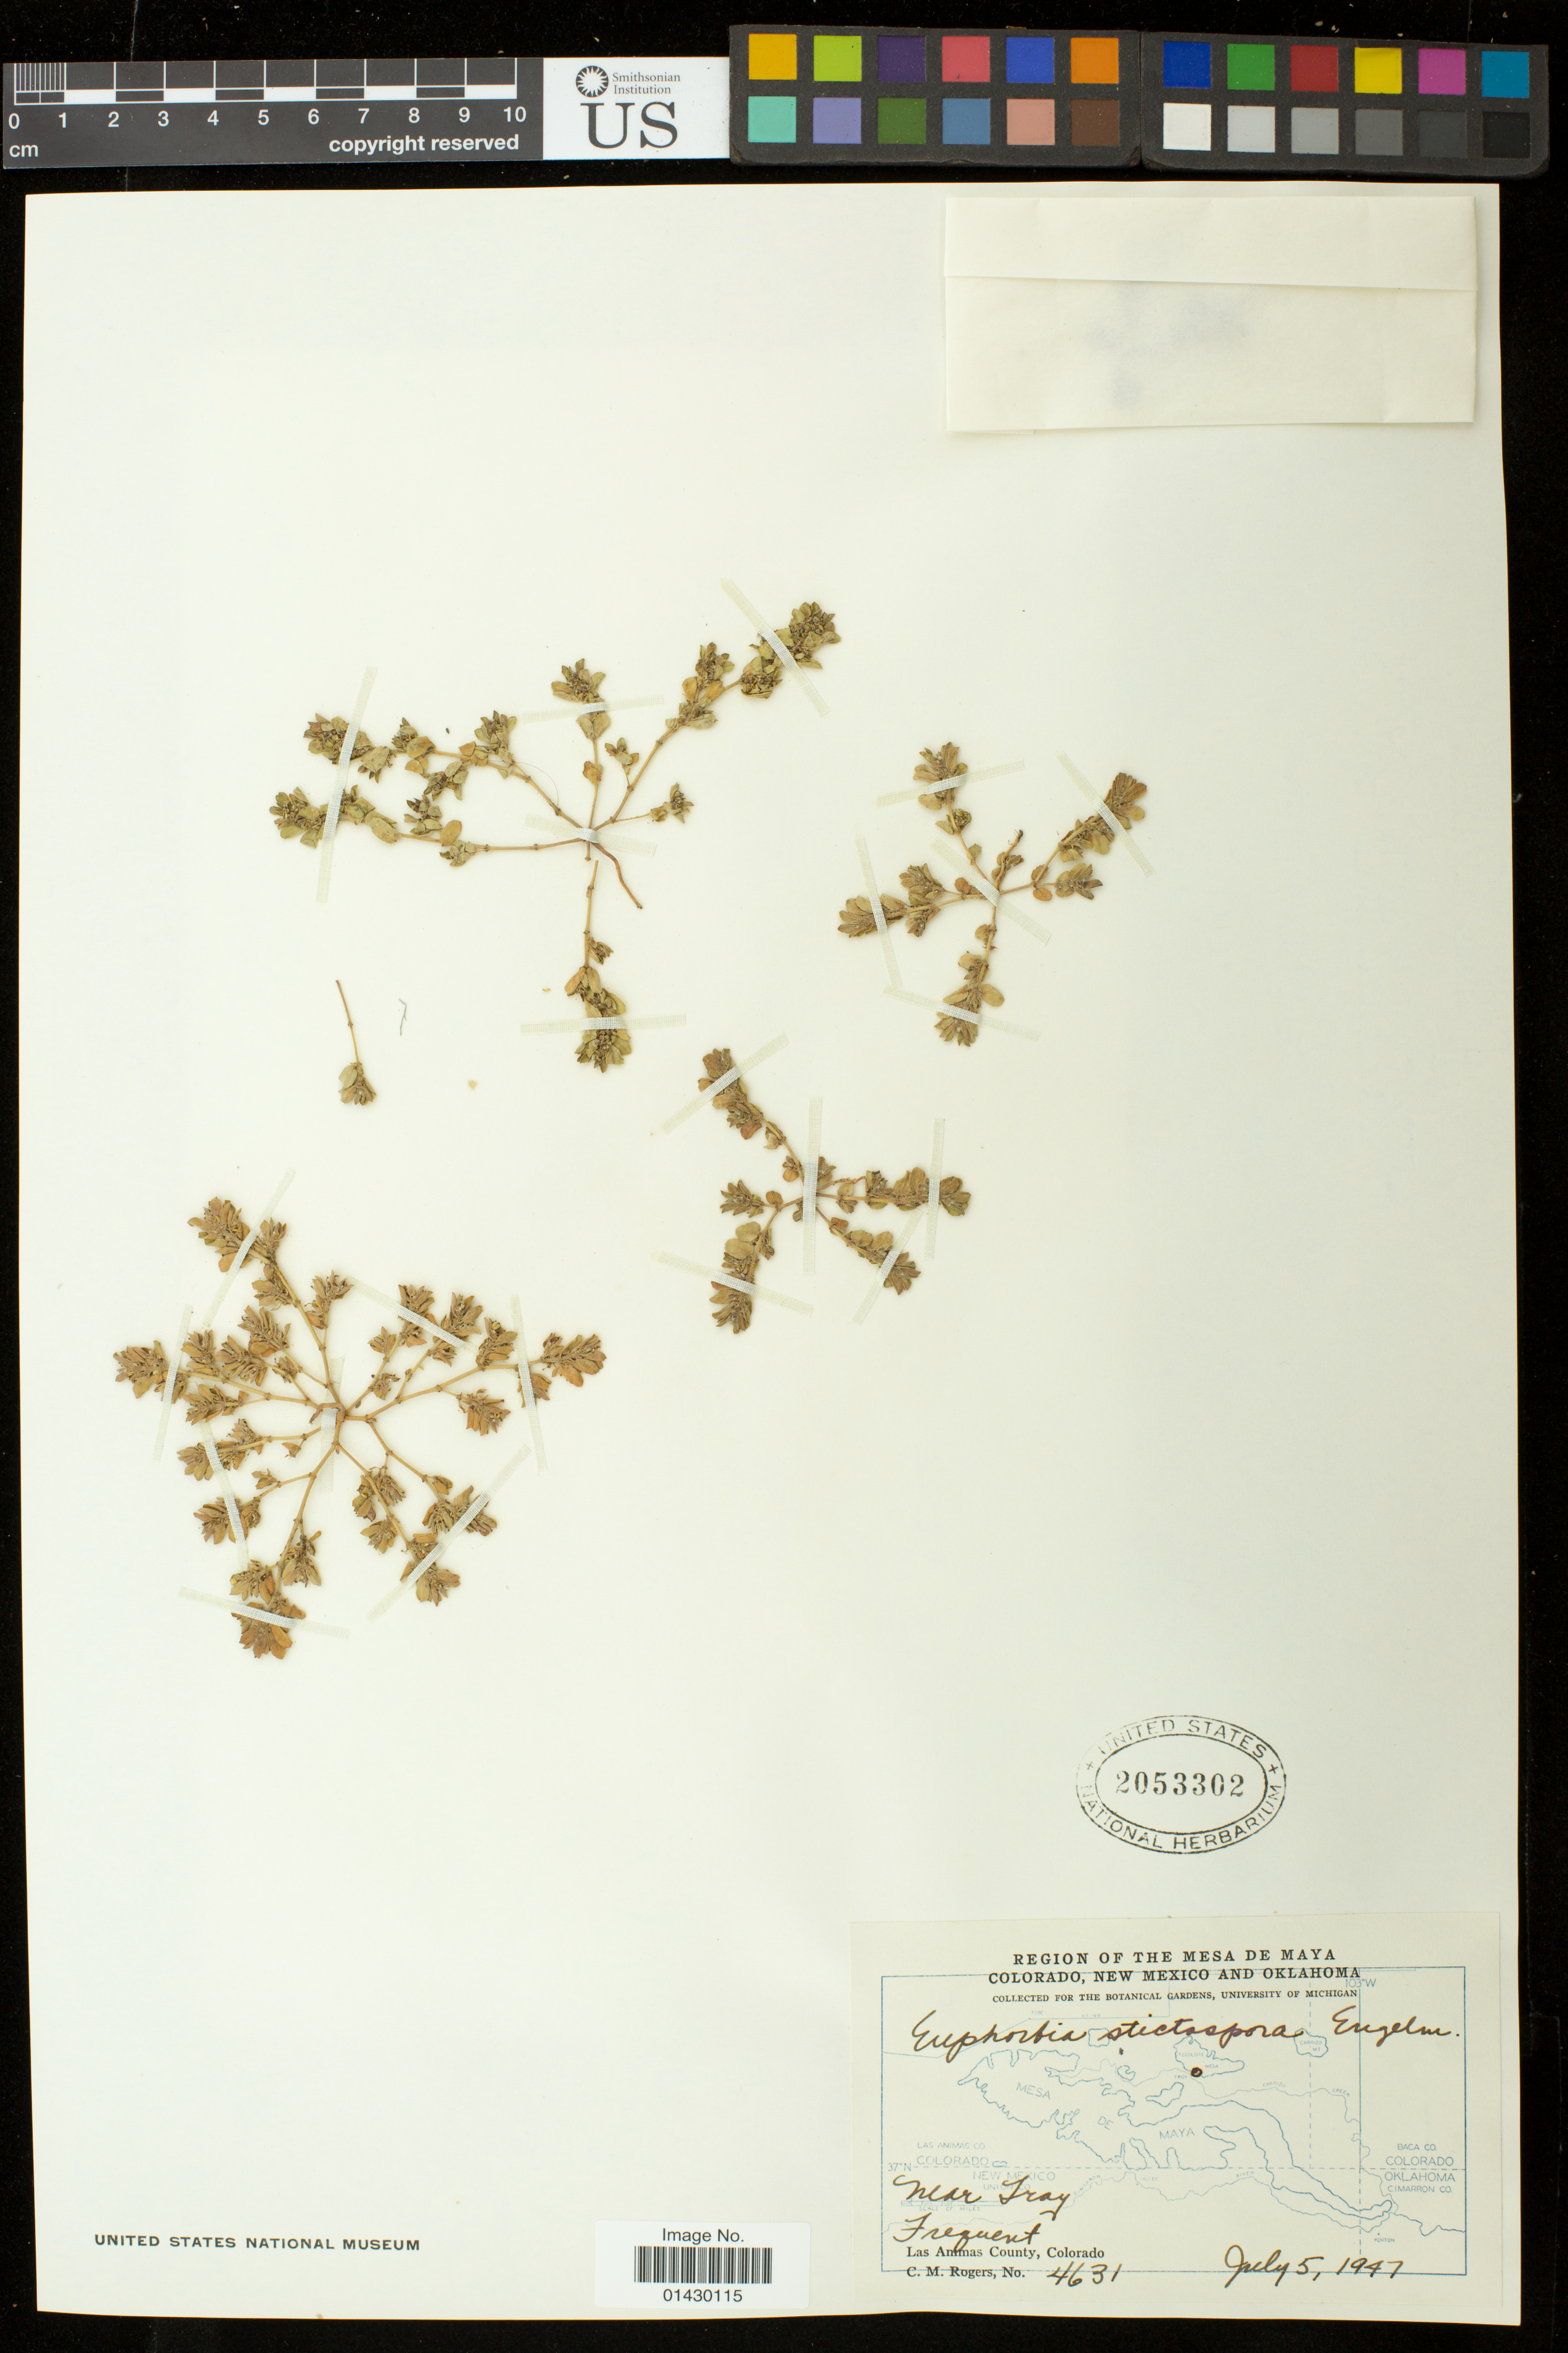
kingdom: Plantae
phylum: Tracheophyta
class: Magnoliopsida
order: Malpighiales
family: Euphorbiaceae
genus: Euphorbia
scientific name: Euphorbia stictospora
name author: Engelm.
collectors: C. M. Rogers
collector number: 4631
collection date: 1947-07-05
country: United States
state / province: Colorado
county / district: Las Animas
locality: Region of the Mesa de Maya. Near Troy.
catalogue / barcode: US 2053302